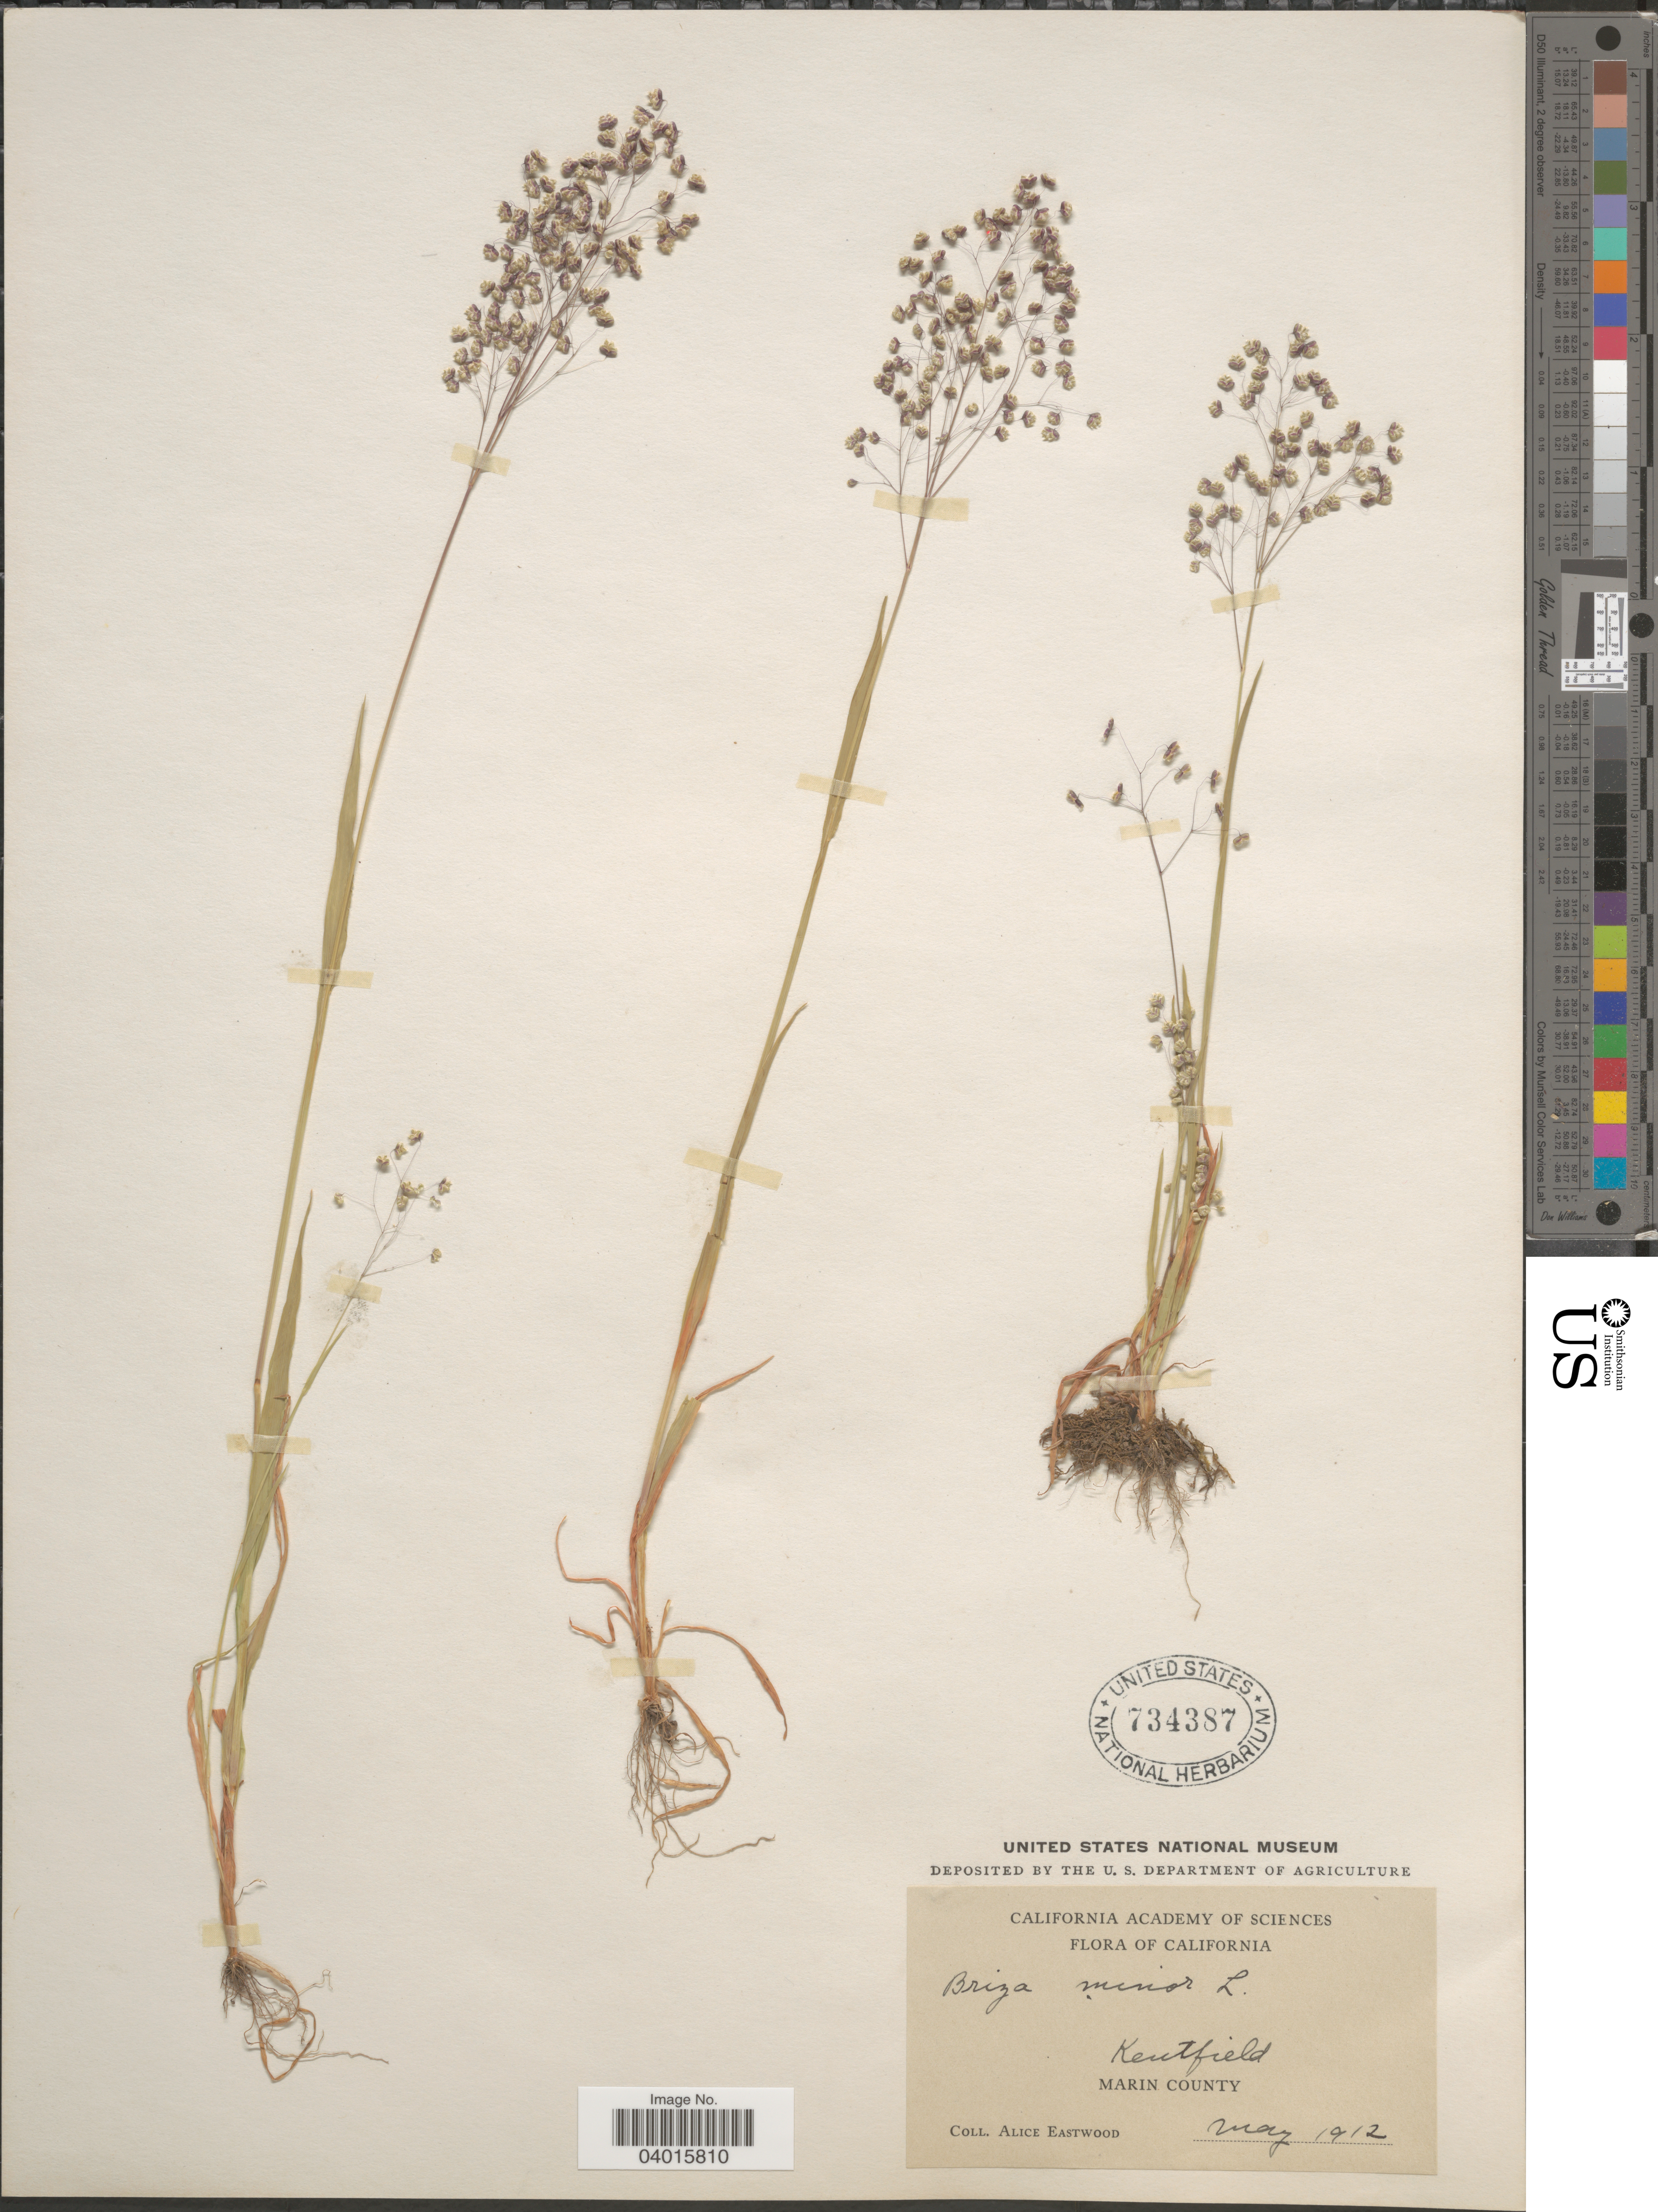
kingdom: Plantae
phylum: Tracheophyta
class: Liliopsida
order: Poales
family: Poaceae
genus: Briza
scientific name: Briza minor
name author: L.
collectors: A. Eastwood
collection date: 1912-05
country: United States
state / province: California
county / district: Marin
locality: Kentfield. Marin County.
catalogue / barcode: US 734387